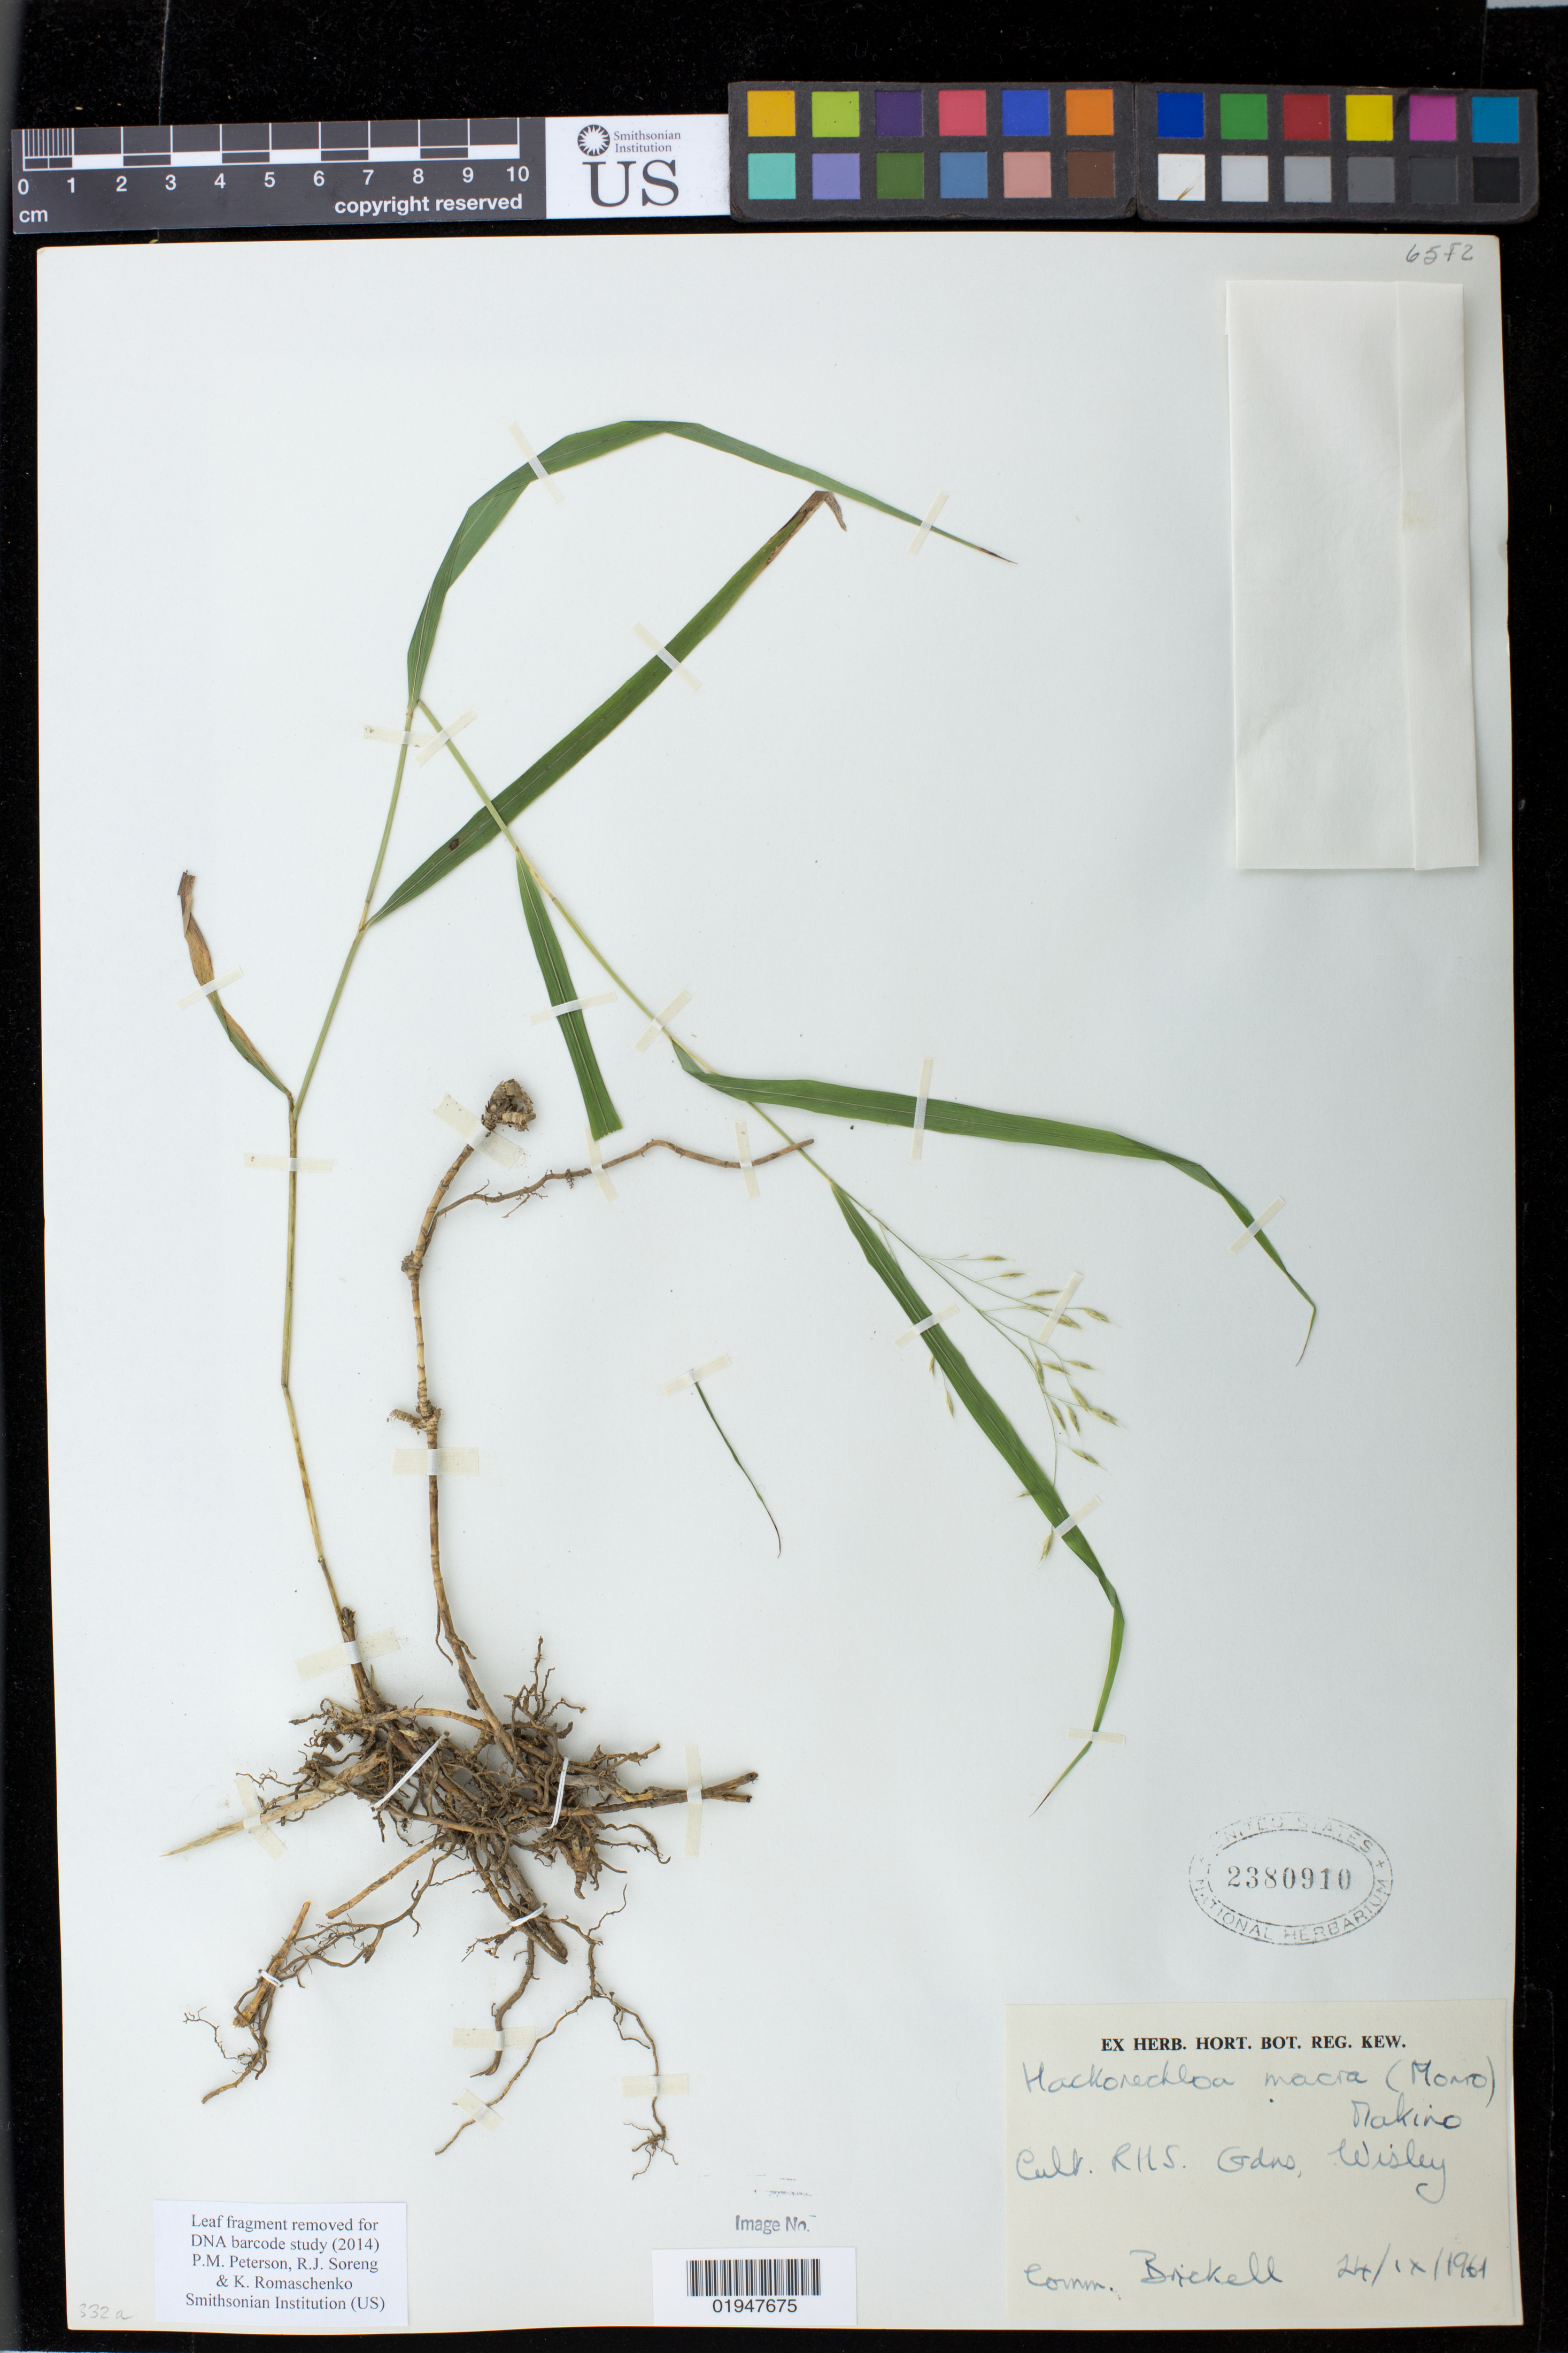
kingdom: Plantae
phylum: Tracheophyta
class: Liliopsida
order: Poales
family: Poaceae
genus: Hackelochloa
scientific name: Hackelochloa macra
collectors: Brickell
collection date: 1961-09-24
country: United Kingdom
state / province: England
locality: Cult. RHS Gdns, Wisley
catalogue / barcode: US 2380910